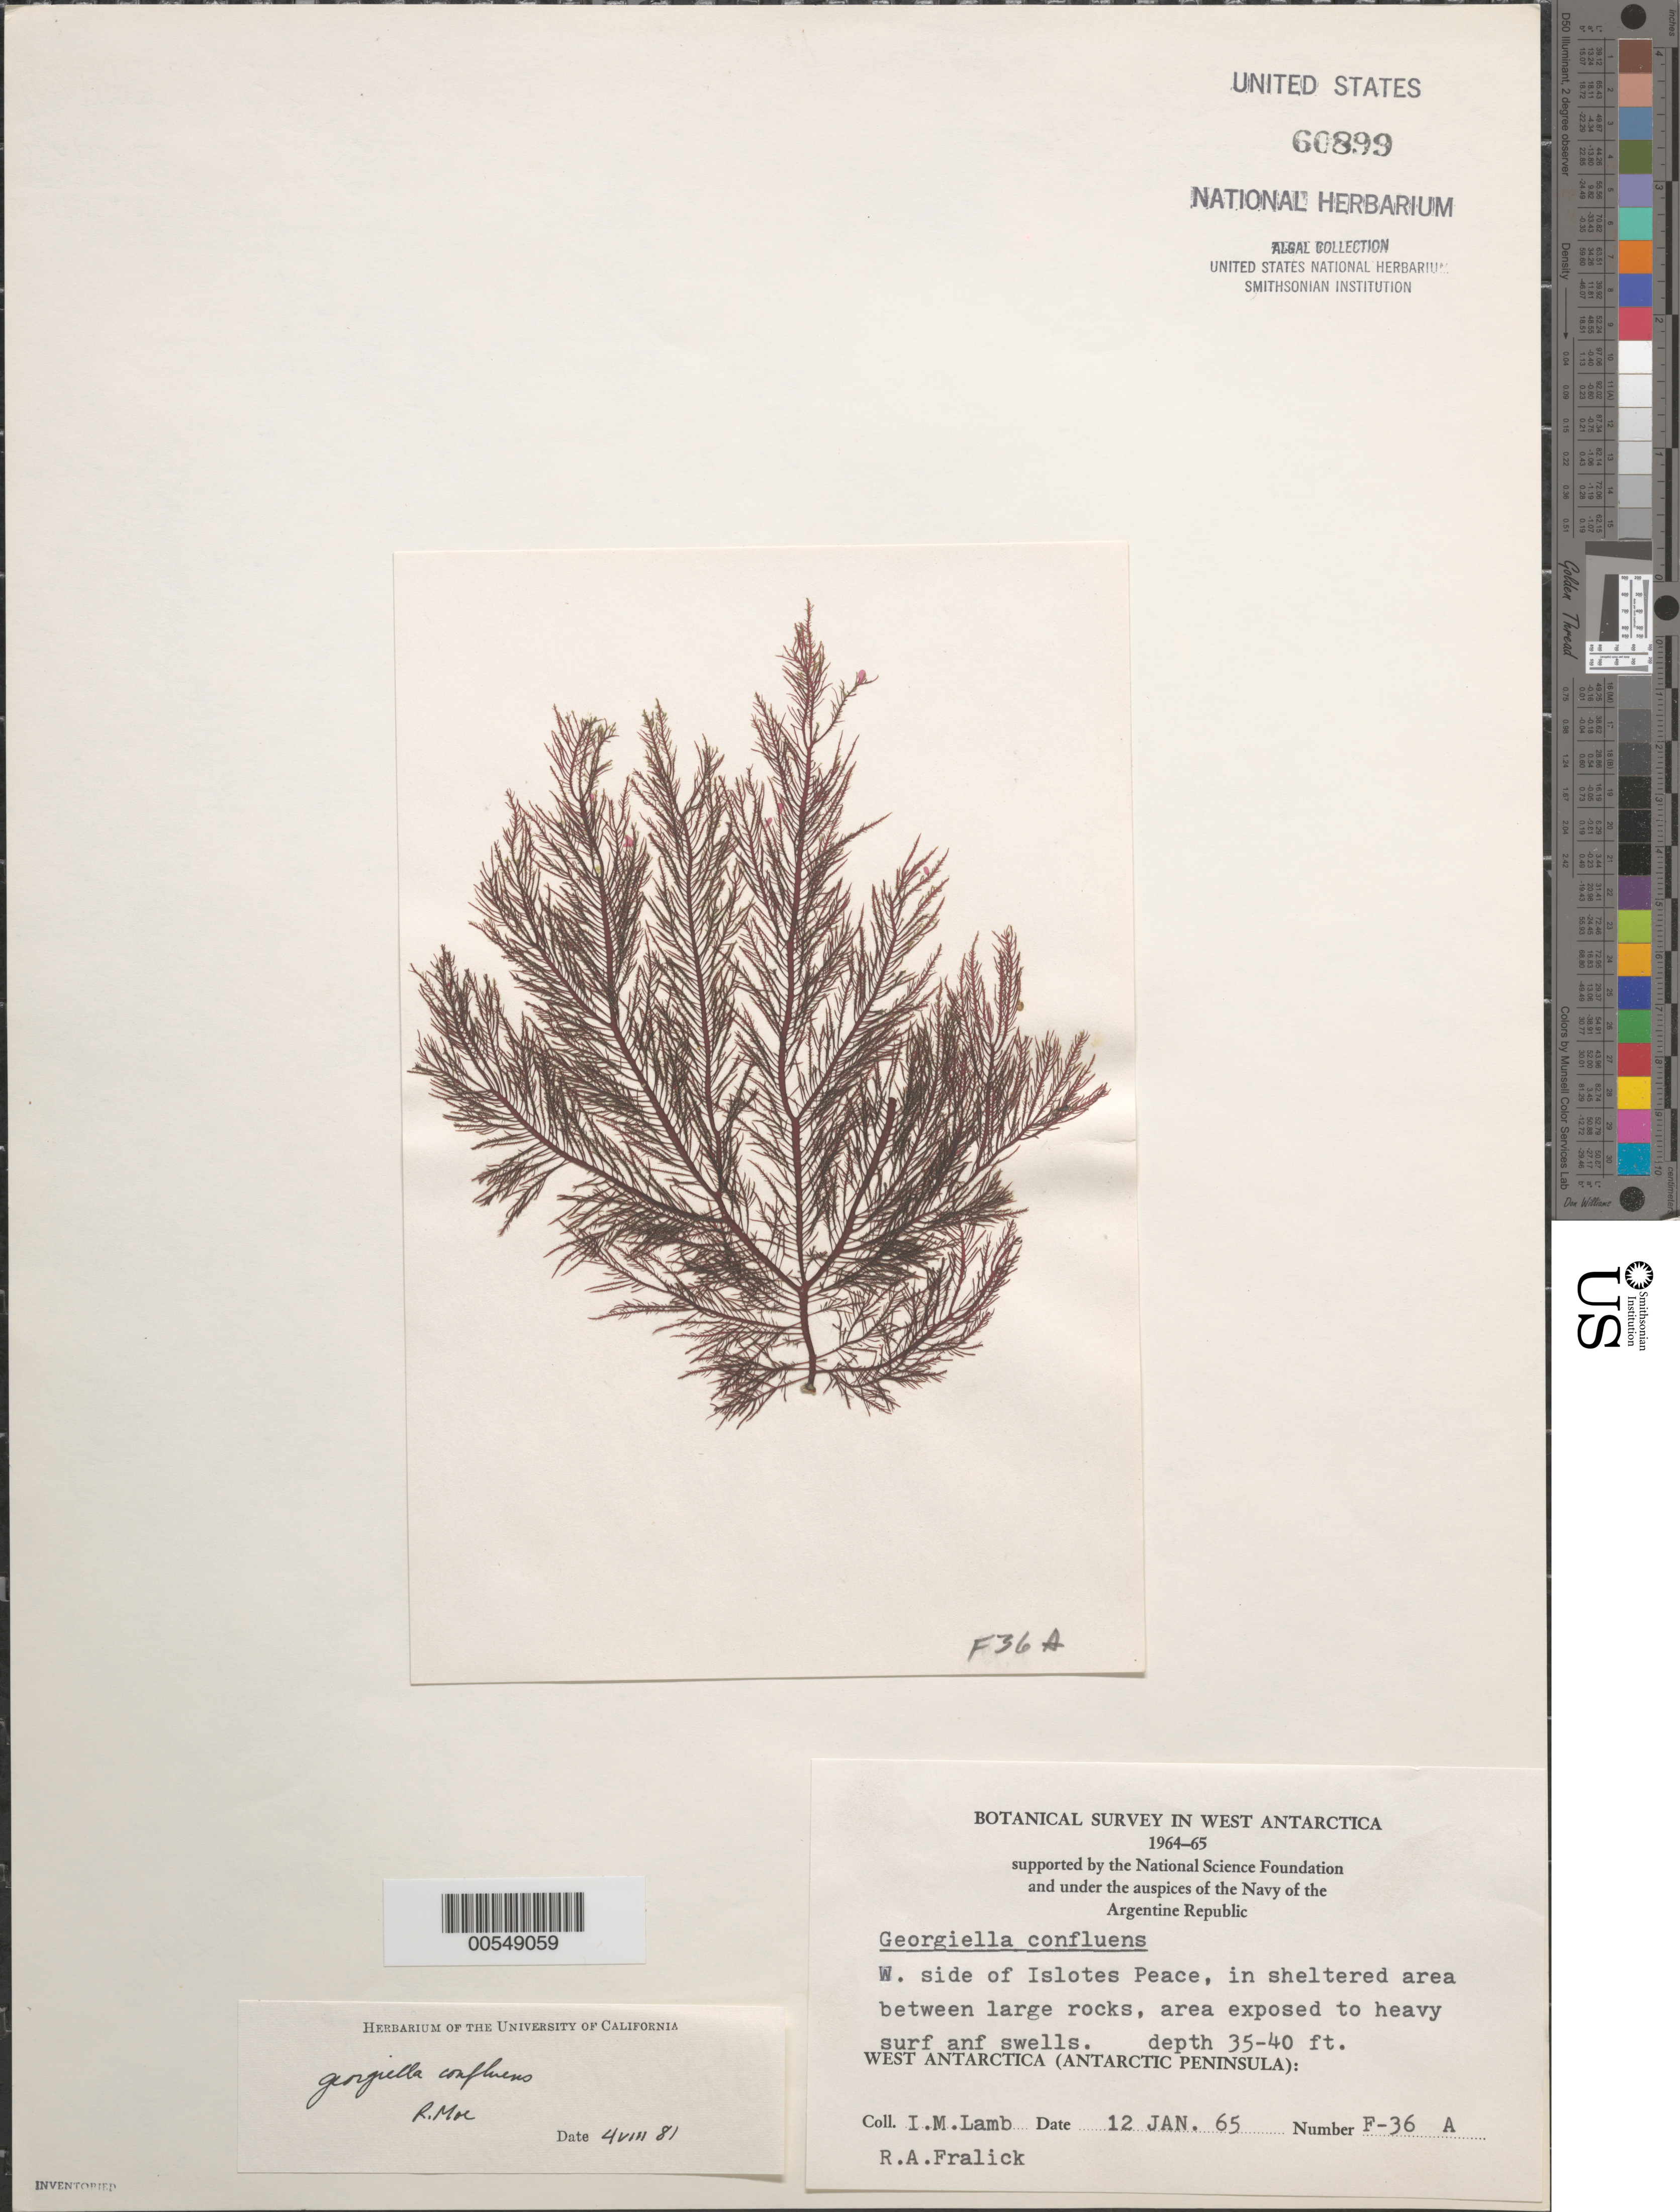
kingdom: Plantae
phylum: Rhodophyta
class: Florideophyceae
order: Ceramiales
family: Wrangeliaceae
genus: Georgiella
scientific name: Georgiella confluens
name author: (Reinsch) Kylin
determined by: Moe, R. L.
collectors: I. M. Lamb & R. Fralick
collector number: F-36a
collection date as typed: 12 Jan 1965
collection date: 1965-01-12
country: Antarctica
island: Islotes Place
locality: Off Eta Island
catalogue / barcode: US 60899